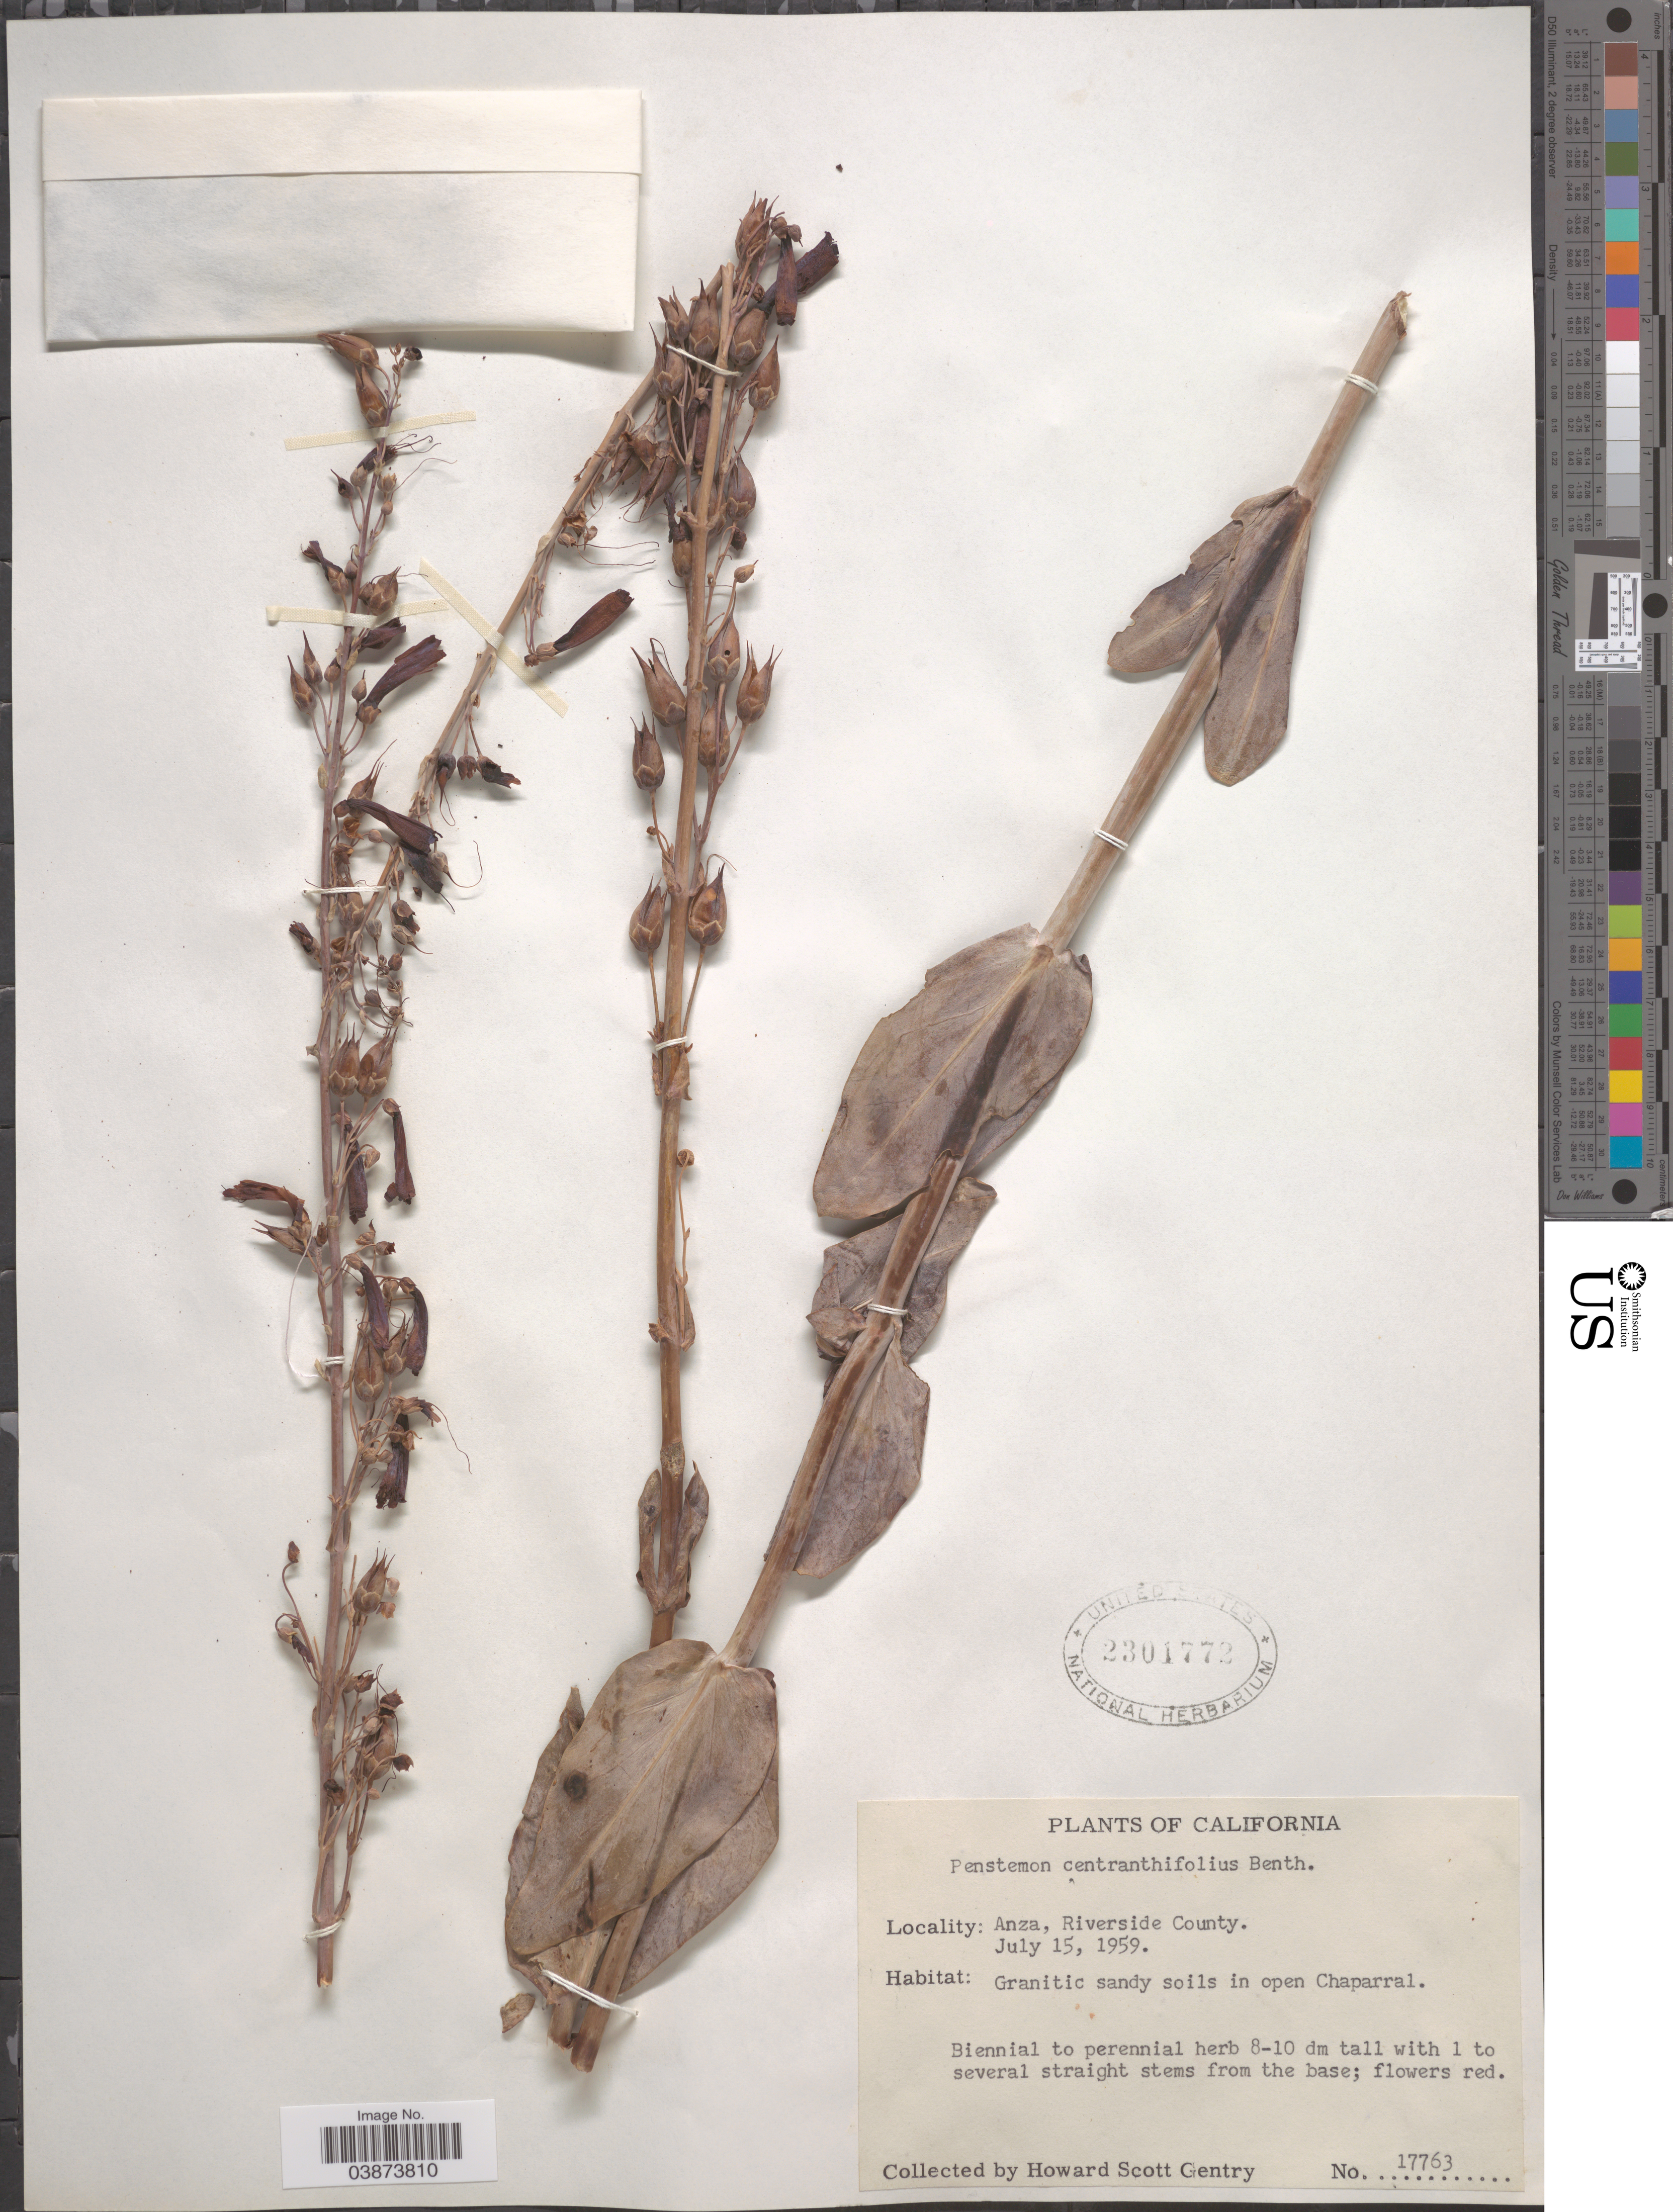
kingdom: Plantae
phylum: Tracheophyta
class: Magnoliopsida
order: Lamiales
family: Plantaginaceae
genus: Penstemon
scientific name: Penstemon centranthifolius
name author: Benth.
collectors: H. S. Gentry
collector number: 17763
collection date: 1959-07-15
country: United States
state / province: California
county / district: Riverside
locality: Anza, Riverside County.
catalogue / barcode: US 2301772